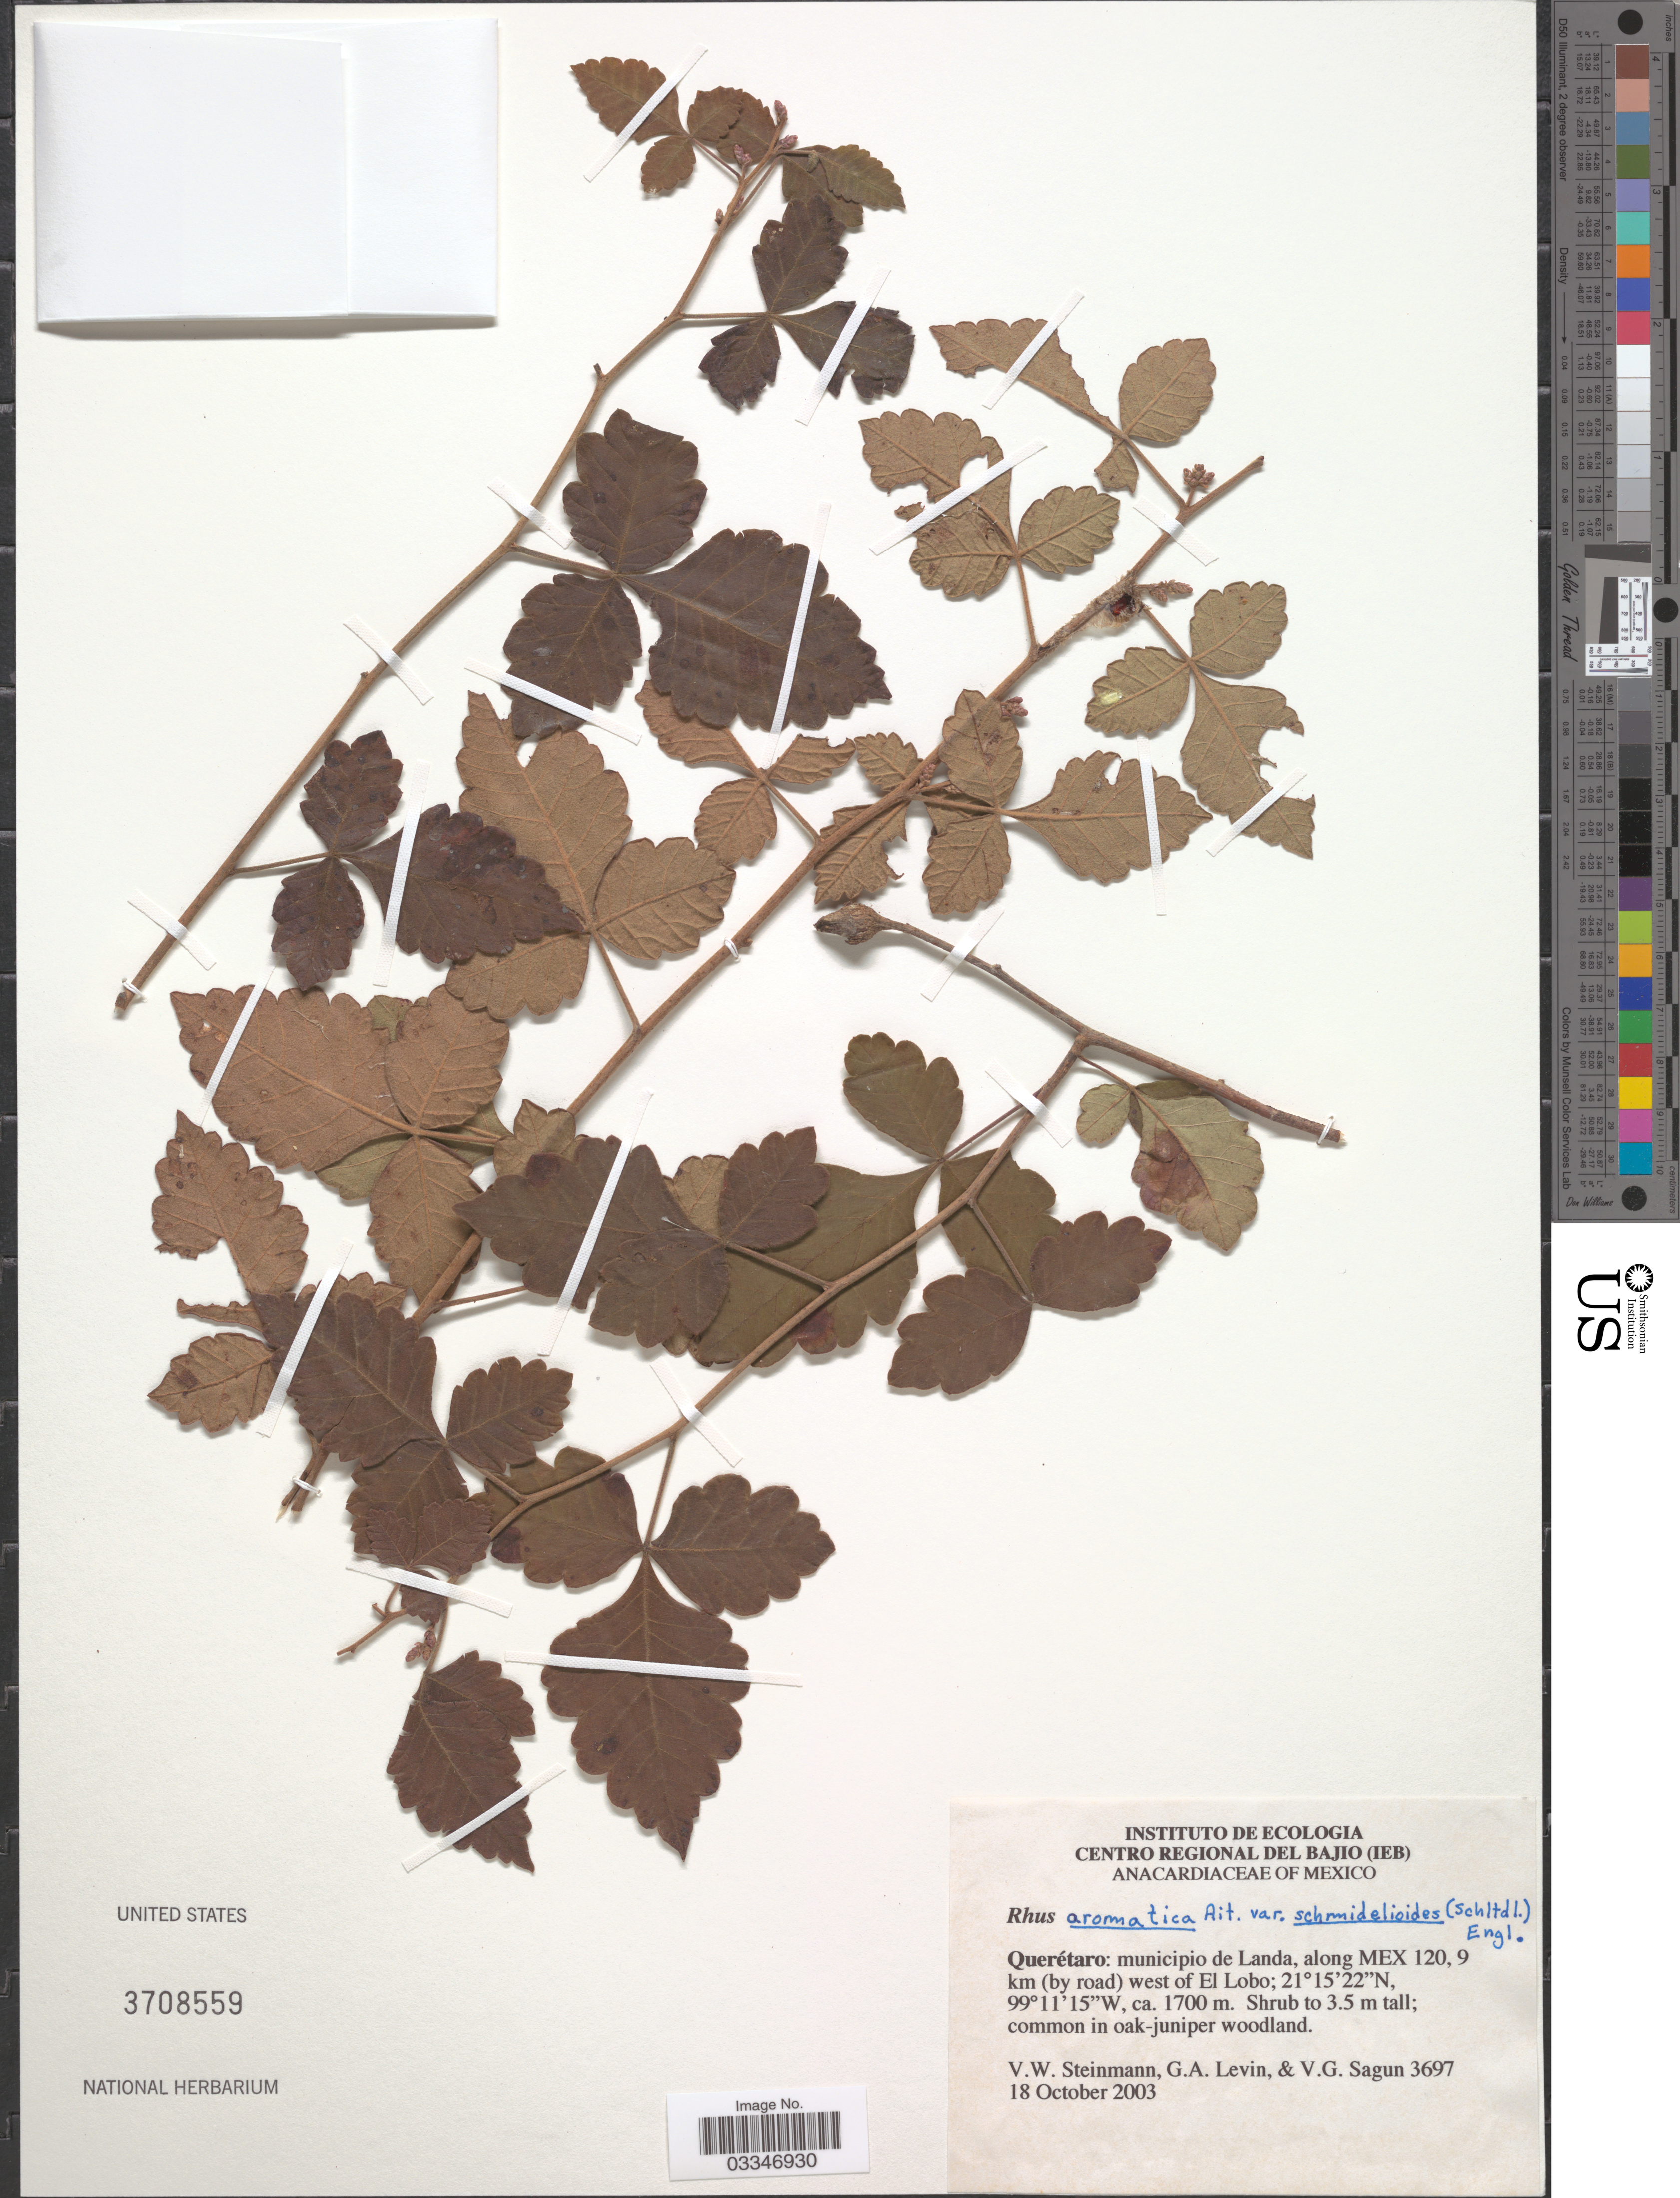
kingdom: Plantae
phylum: Tracheophyta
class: Magnoliopsida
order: Sapindales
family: Anacardiaceae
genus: Rhus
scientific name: Rhus aromatica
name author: Aiton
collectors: V. W. Steinmann, G. Levin & V. Sagun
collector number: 3697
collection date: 2003-10-18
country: Mexico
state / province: Querétaro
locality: Municipio de Landa, along Mex 120, 9 km (by road) west of El Lobo.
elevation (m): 1700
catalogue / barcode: US 3708559